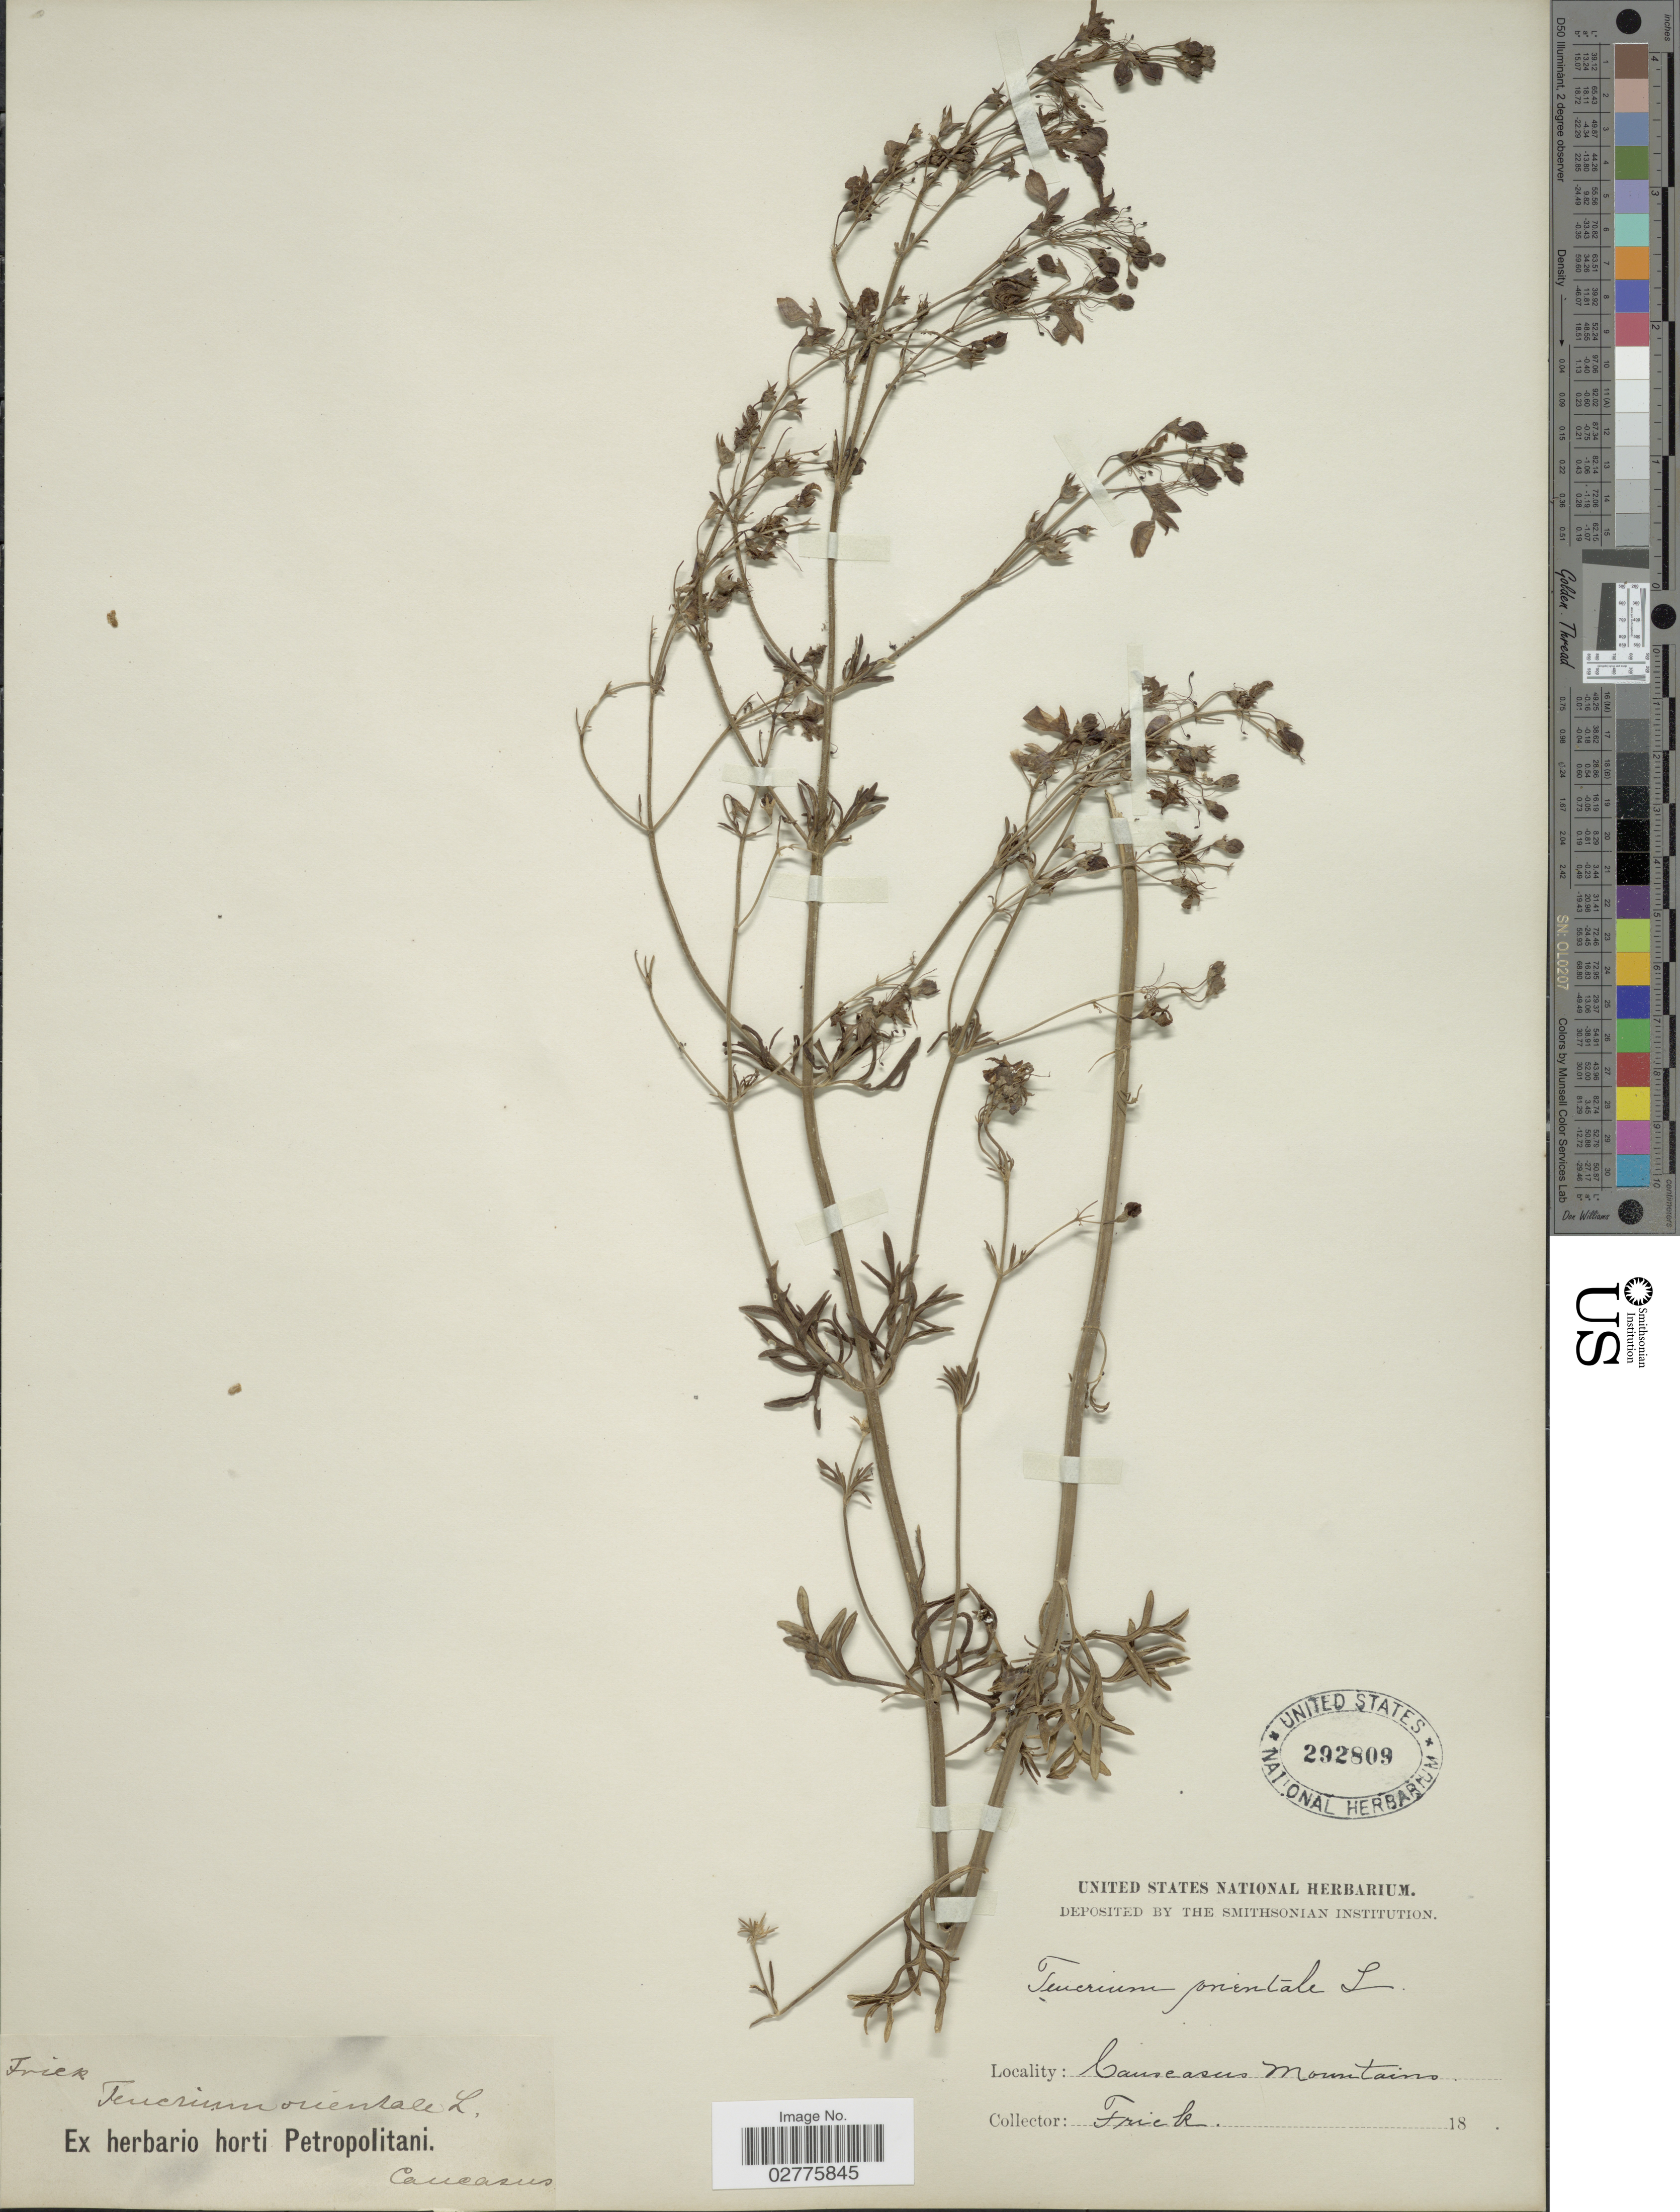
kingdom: Plantae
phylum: Tracheophyta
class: Magnoliopsida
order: Lamiales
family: Lamiaceae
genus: Teucrium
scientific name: Teucrium orientale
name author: L.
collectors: Frick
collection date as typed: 18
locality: Causcasus Mountains.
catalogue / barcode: US 292809